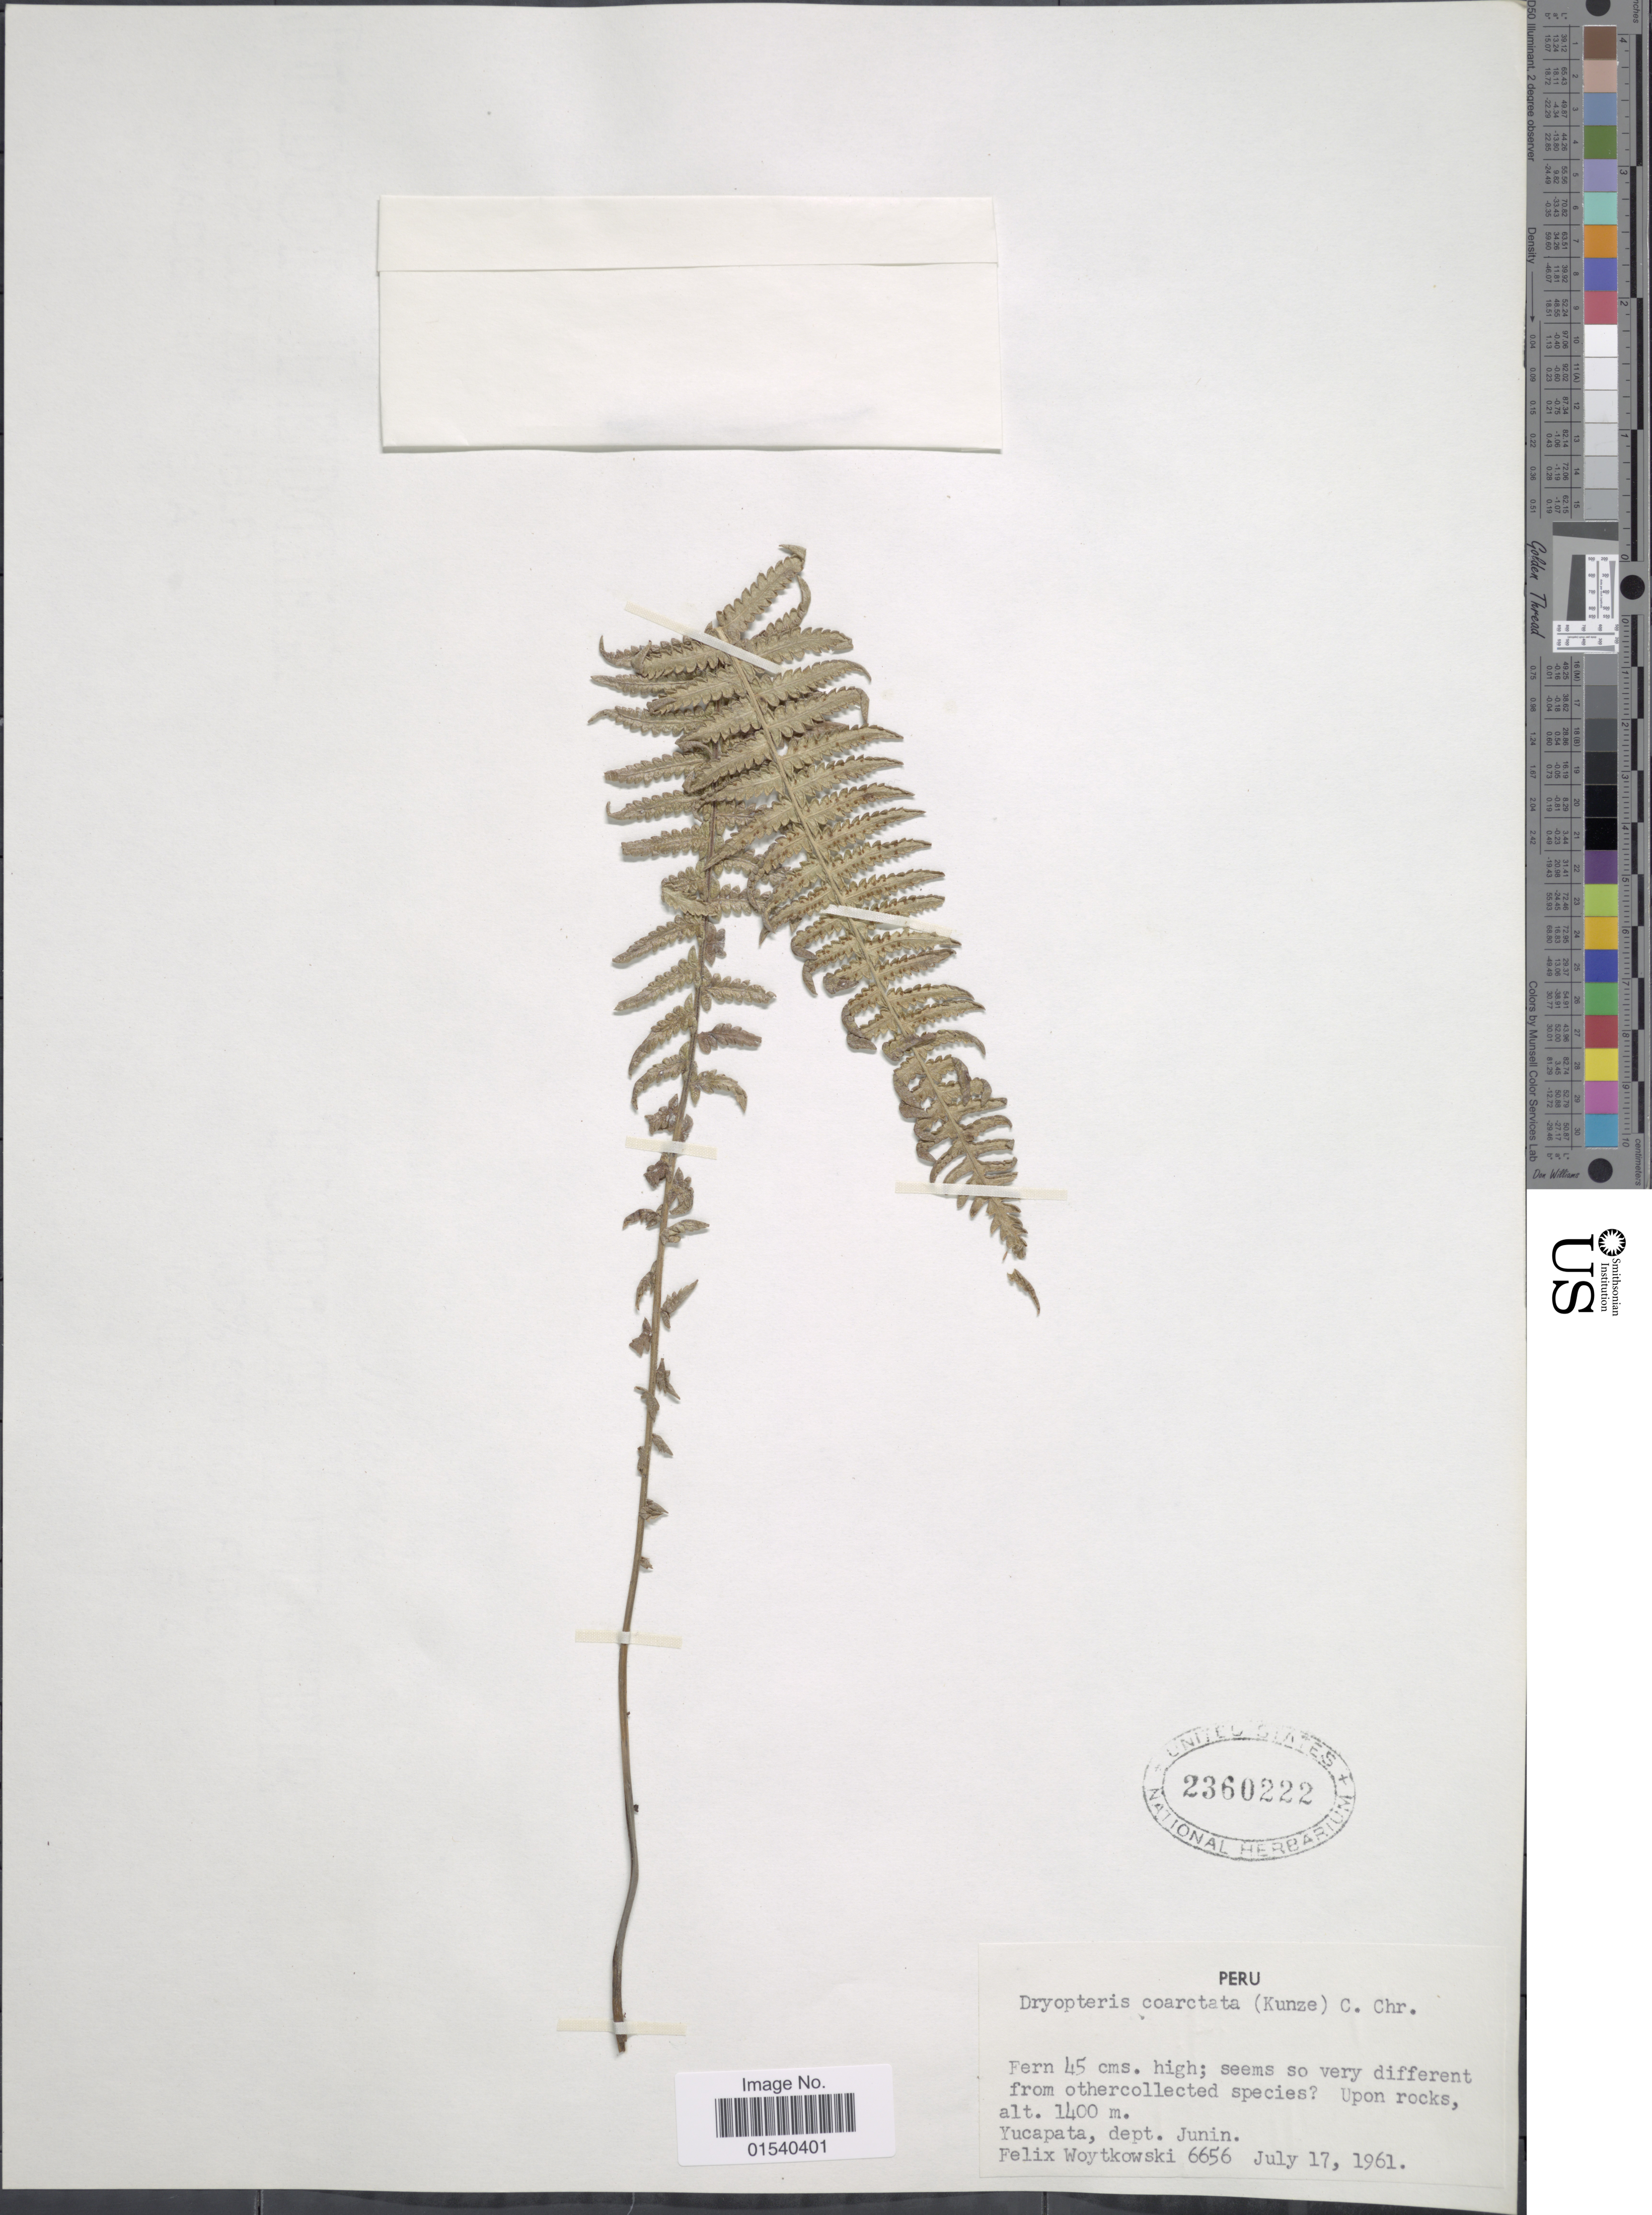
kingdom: Plantae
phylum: Tracheophyta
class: Polypodiopsida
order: Polypodiales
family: Thelypteridaceae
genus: Amauropelta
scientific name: Amauropelta opposita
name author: (Vahl) Pic. Serm.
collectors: F. Woytkowski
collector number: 6656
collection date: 1961-07-17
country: Peru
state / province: Junín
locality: Yucapata, dept. Junin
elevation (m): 1400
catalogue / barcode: US 2360222